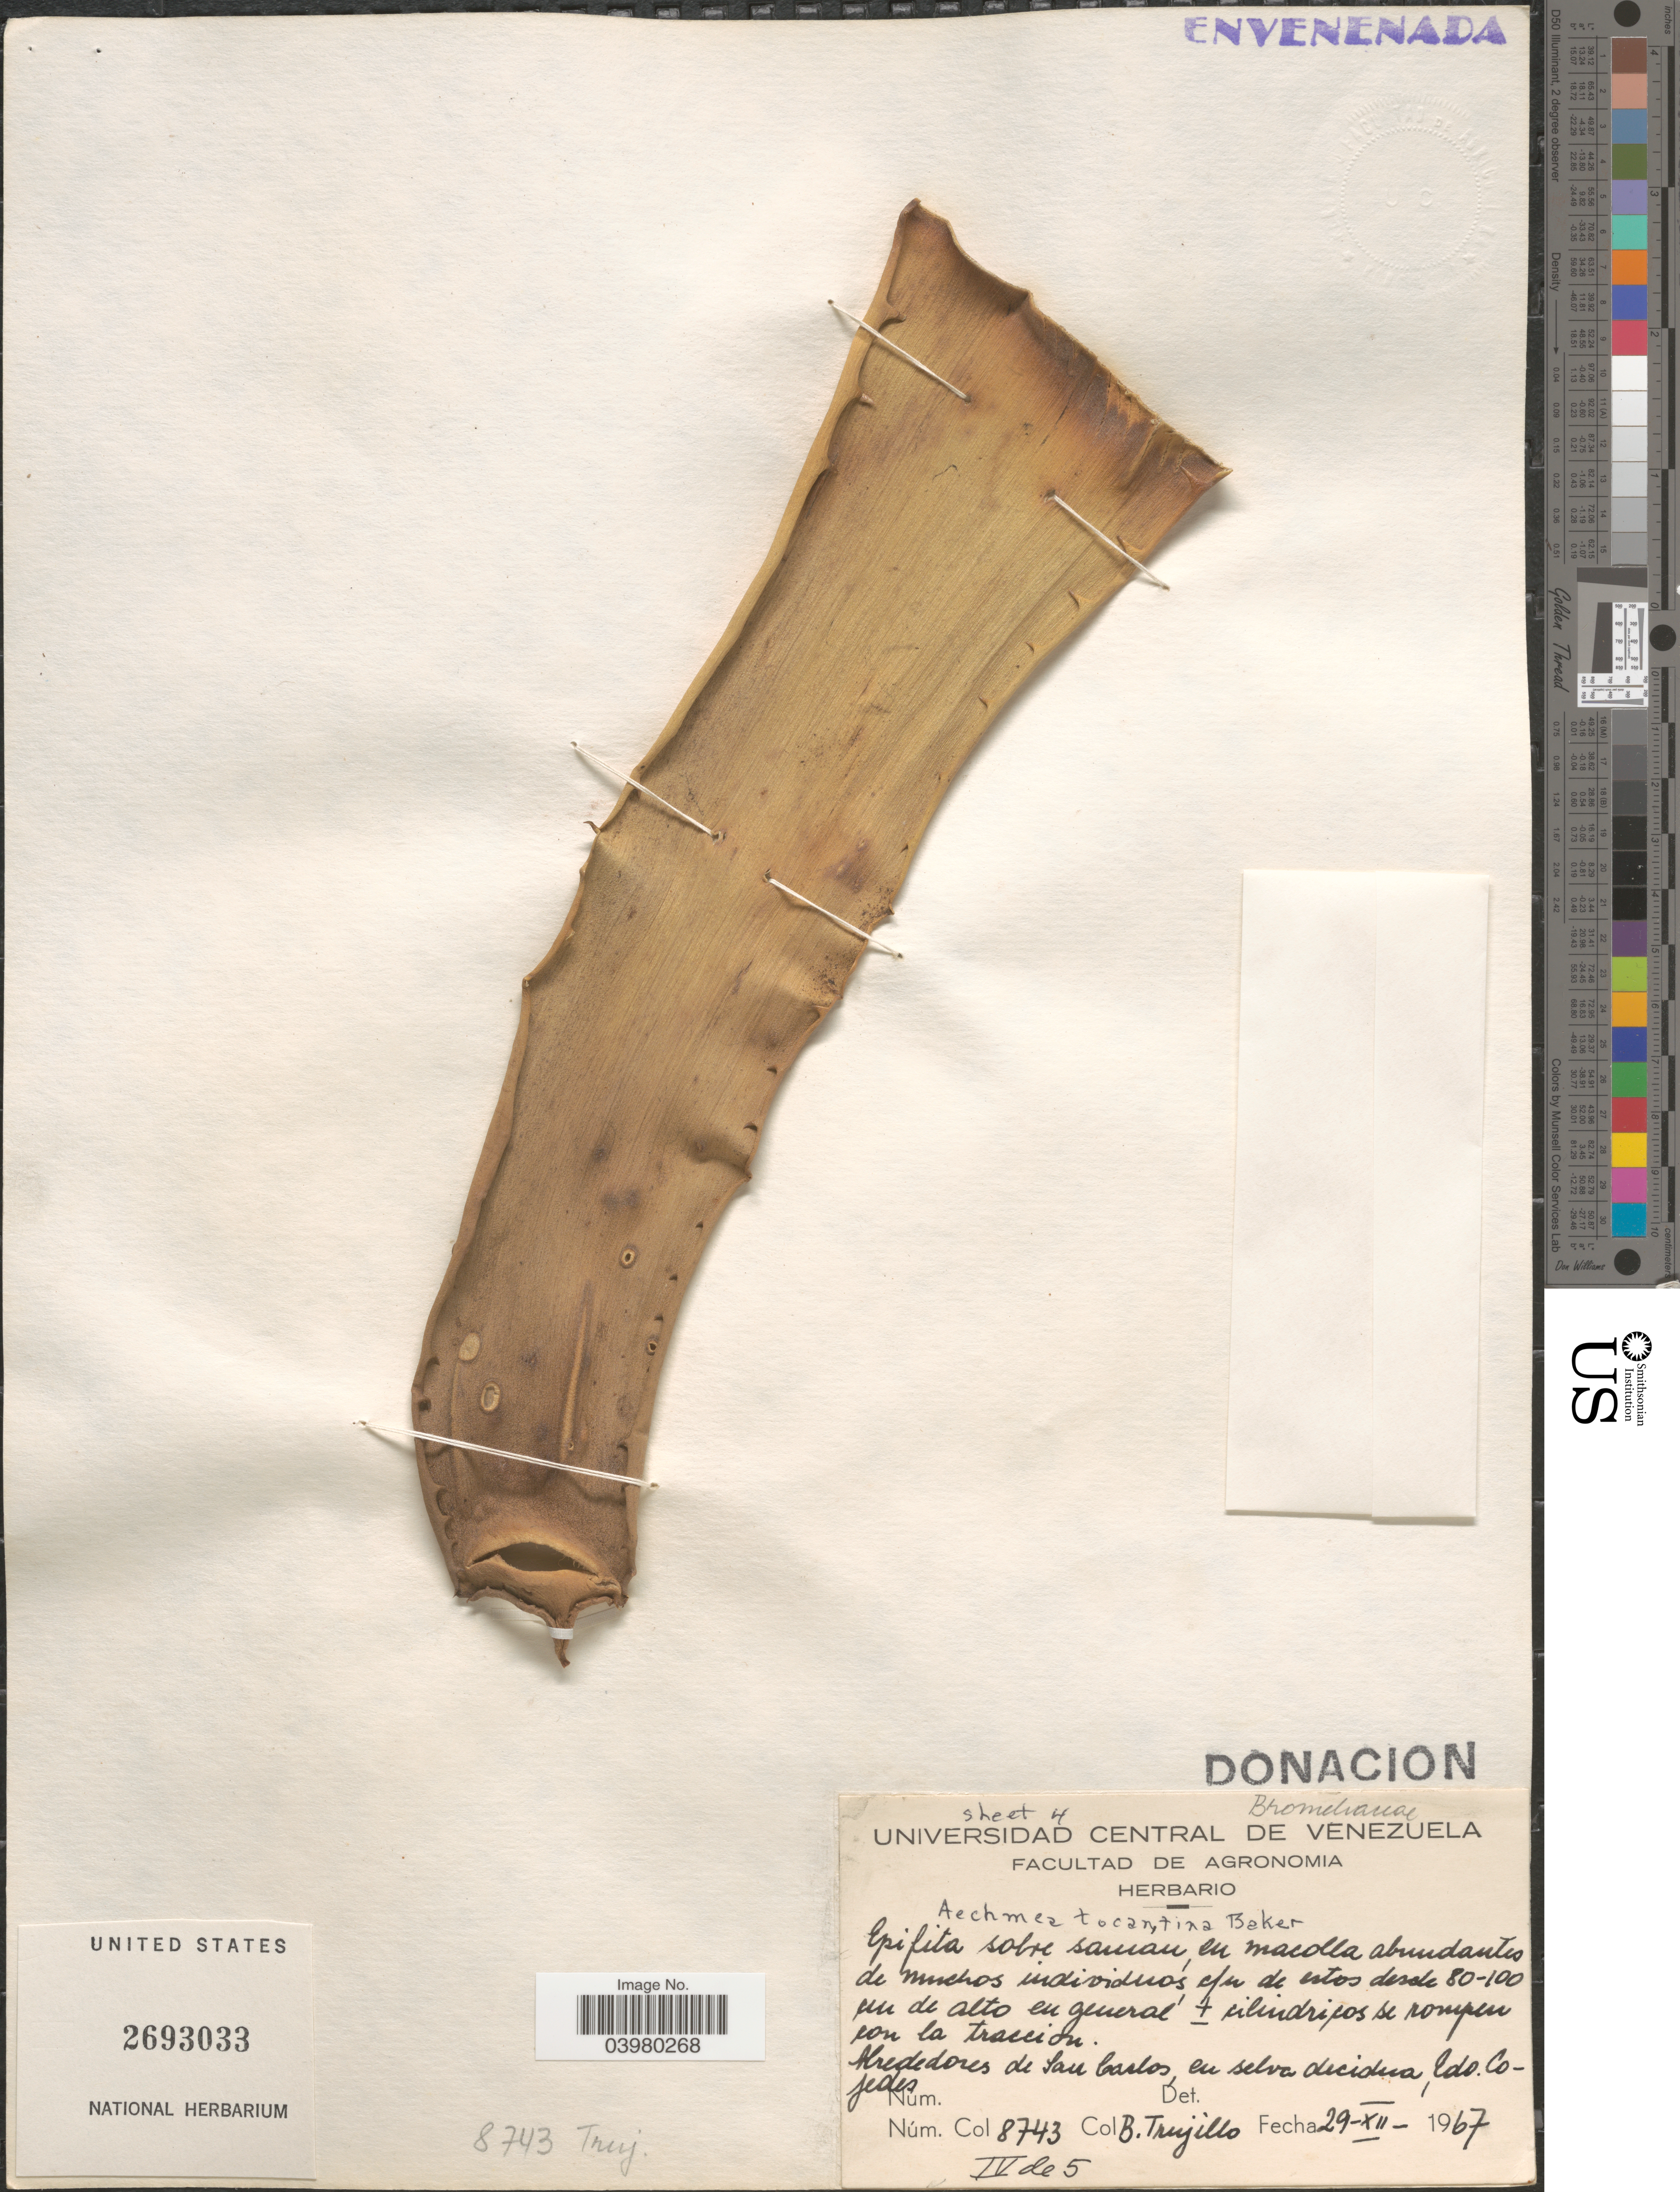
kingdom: Plantae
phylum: Tracheophyta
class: Liliopsida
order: Poales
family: Bromeliaceae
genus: Aechmea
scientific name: Aechmea tocantina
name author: Baker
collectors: B. Trujillo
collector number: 8743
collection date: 1967-12-29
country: Venezuela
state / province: Cojedes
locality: Alrededores de San Carlos, en selva decidua.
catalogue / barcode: US 2693033